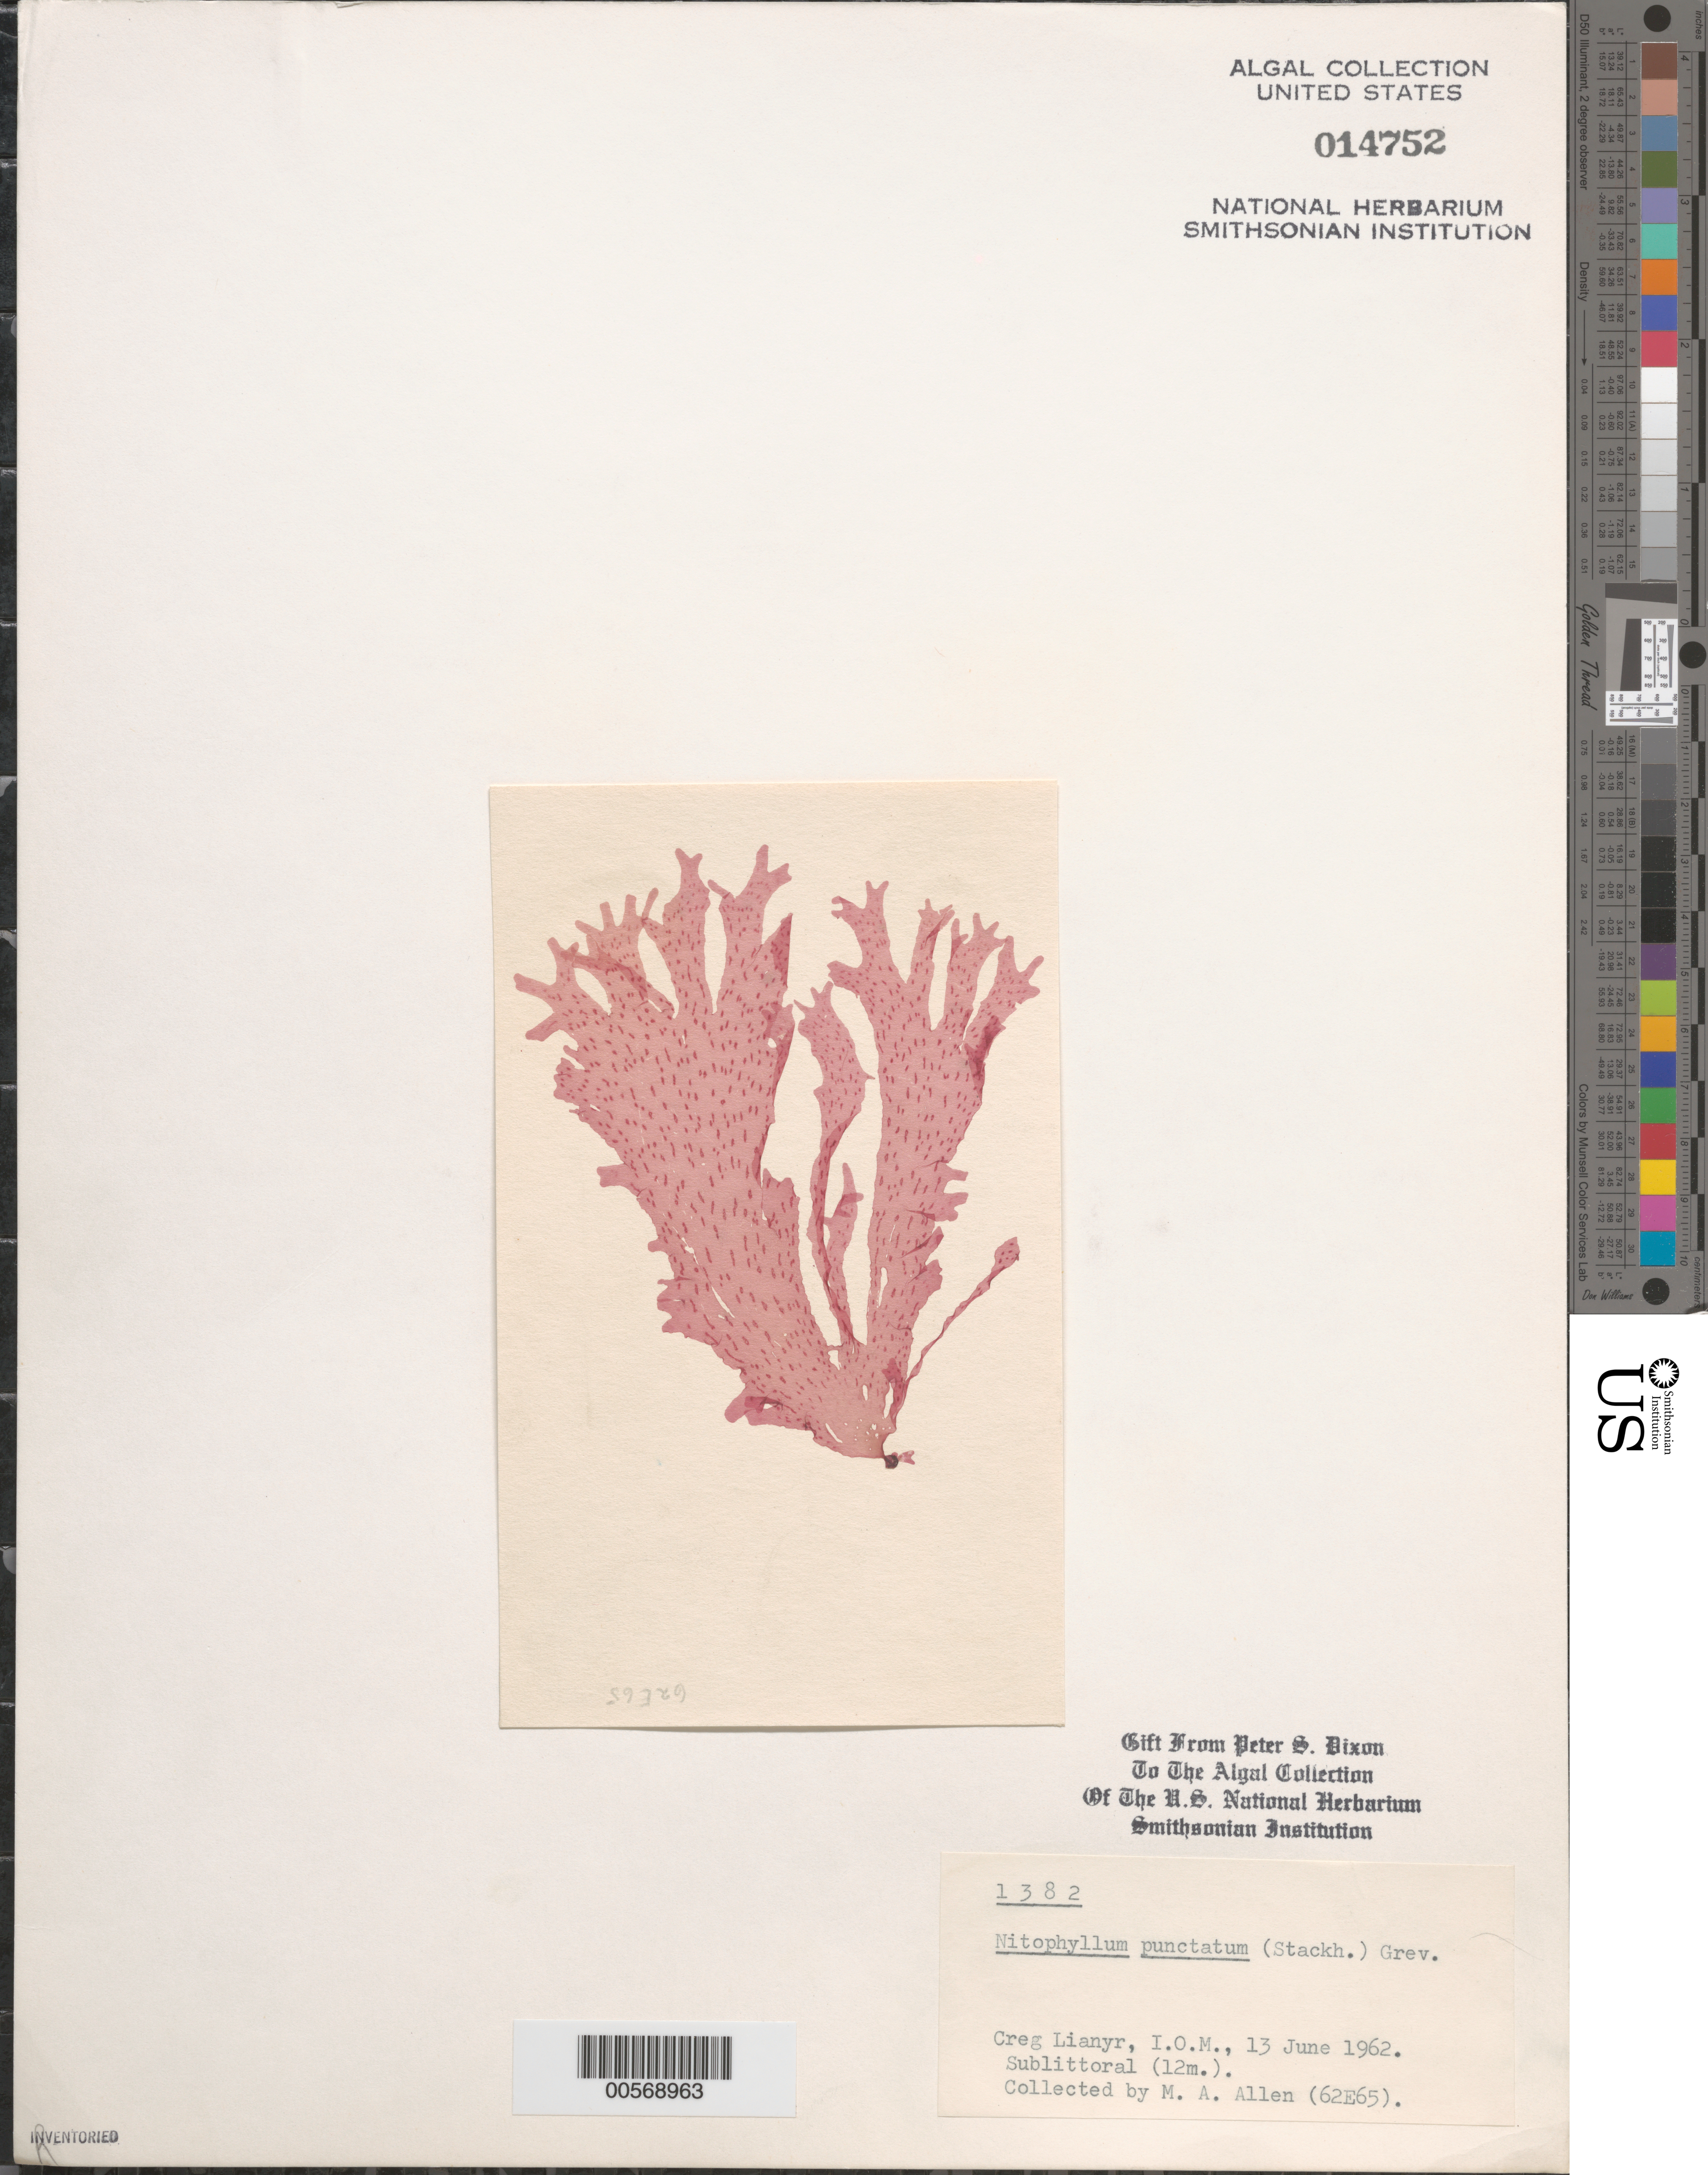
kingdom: Plantae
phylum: Rhodophyta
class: Florideophyceae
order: Ceramiales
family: Delesseriaceae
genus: Nitophyllum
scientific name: Nitophyllum punctatum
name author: (Stackh.) Grev.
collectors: M. A. Allen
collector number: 62E65 & PSD 1382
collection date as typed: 13 Jun 1962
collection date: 1962-06-13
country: United Kingdom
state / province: England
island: Isle of Man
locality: Creg Lianyr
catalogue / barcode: US 14752